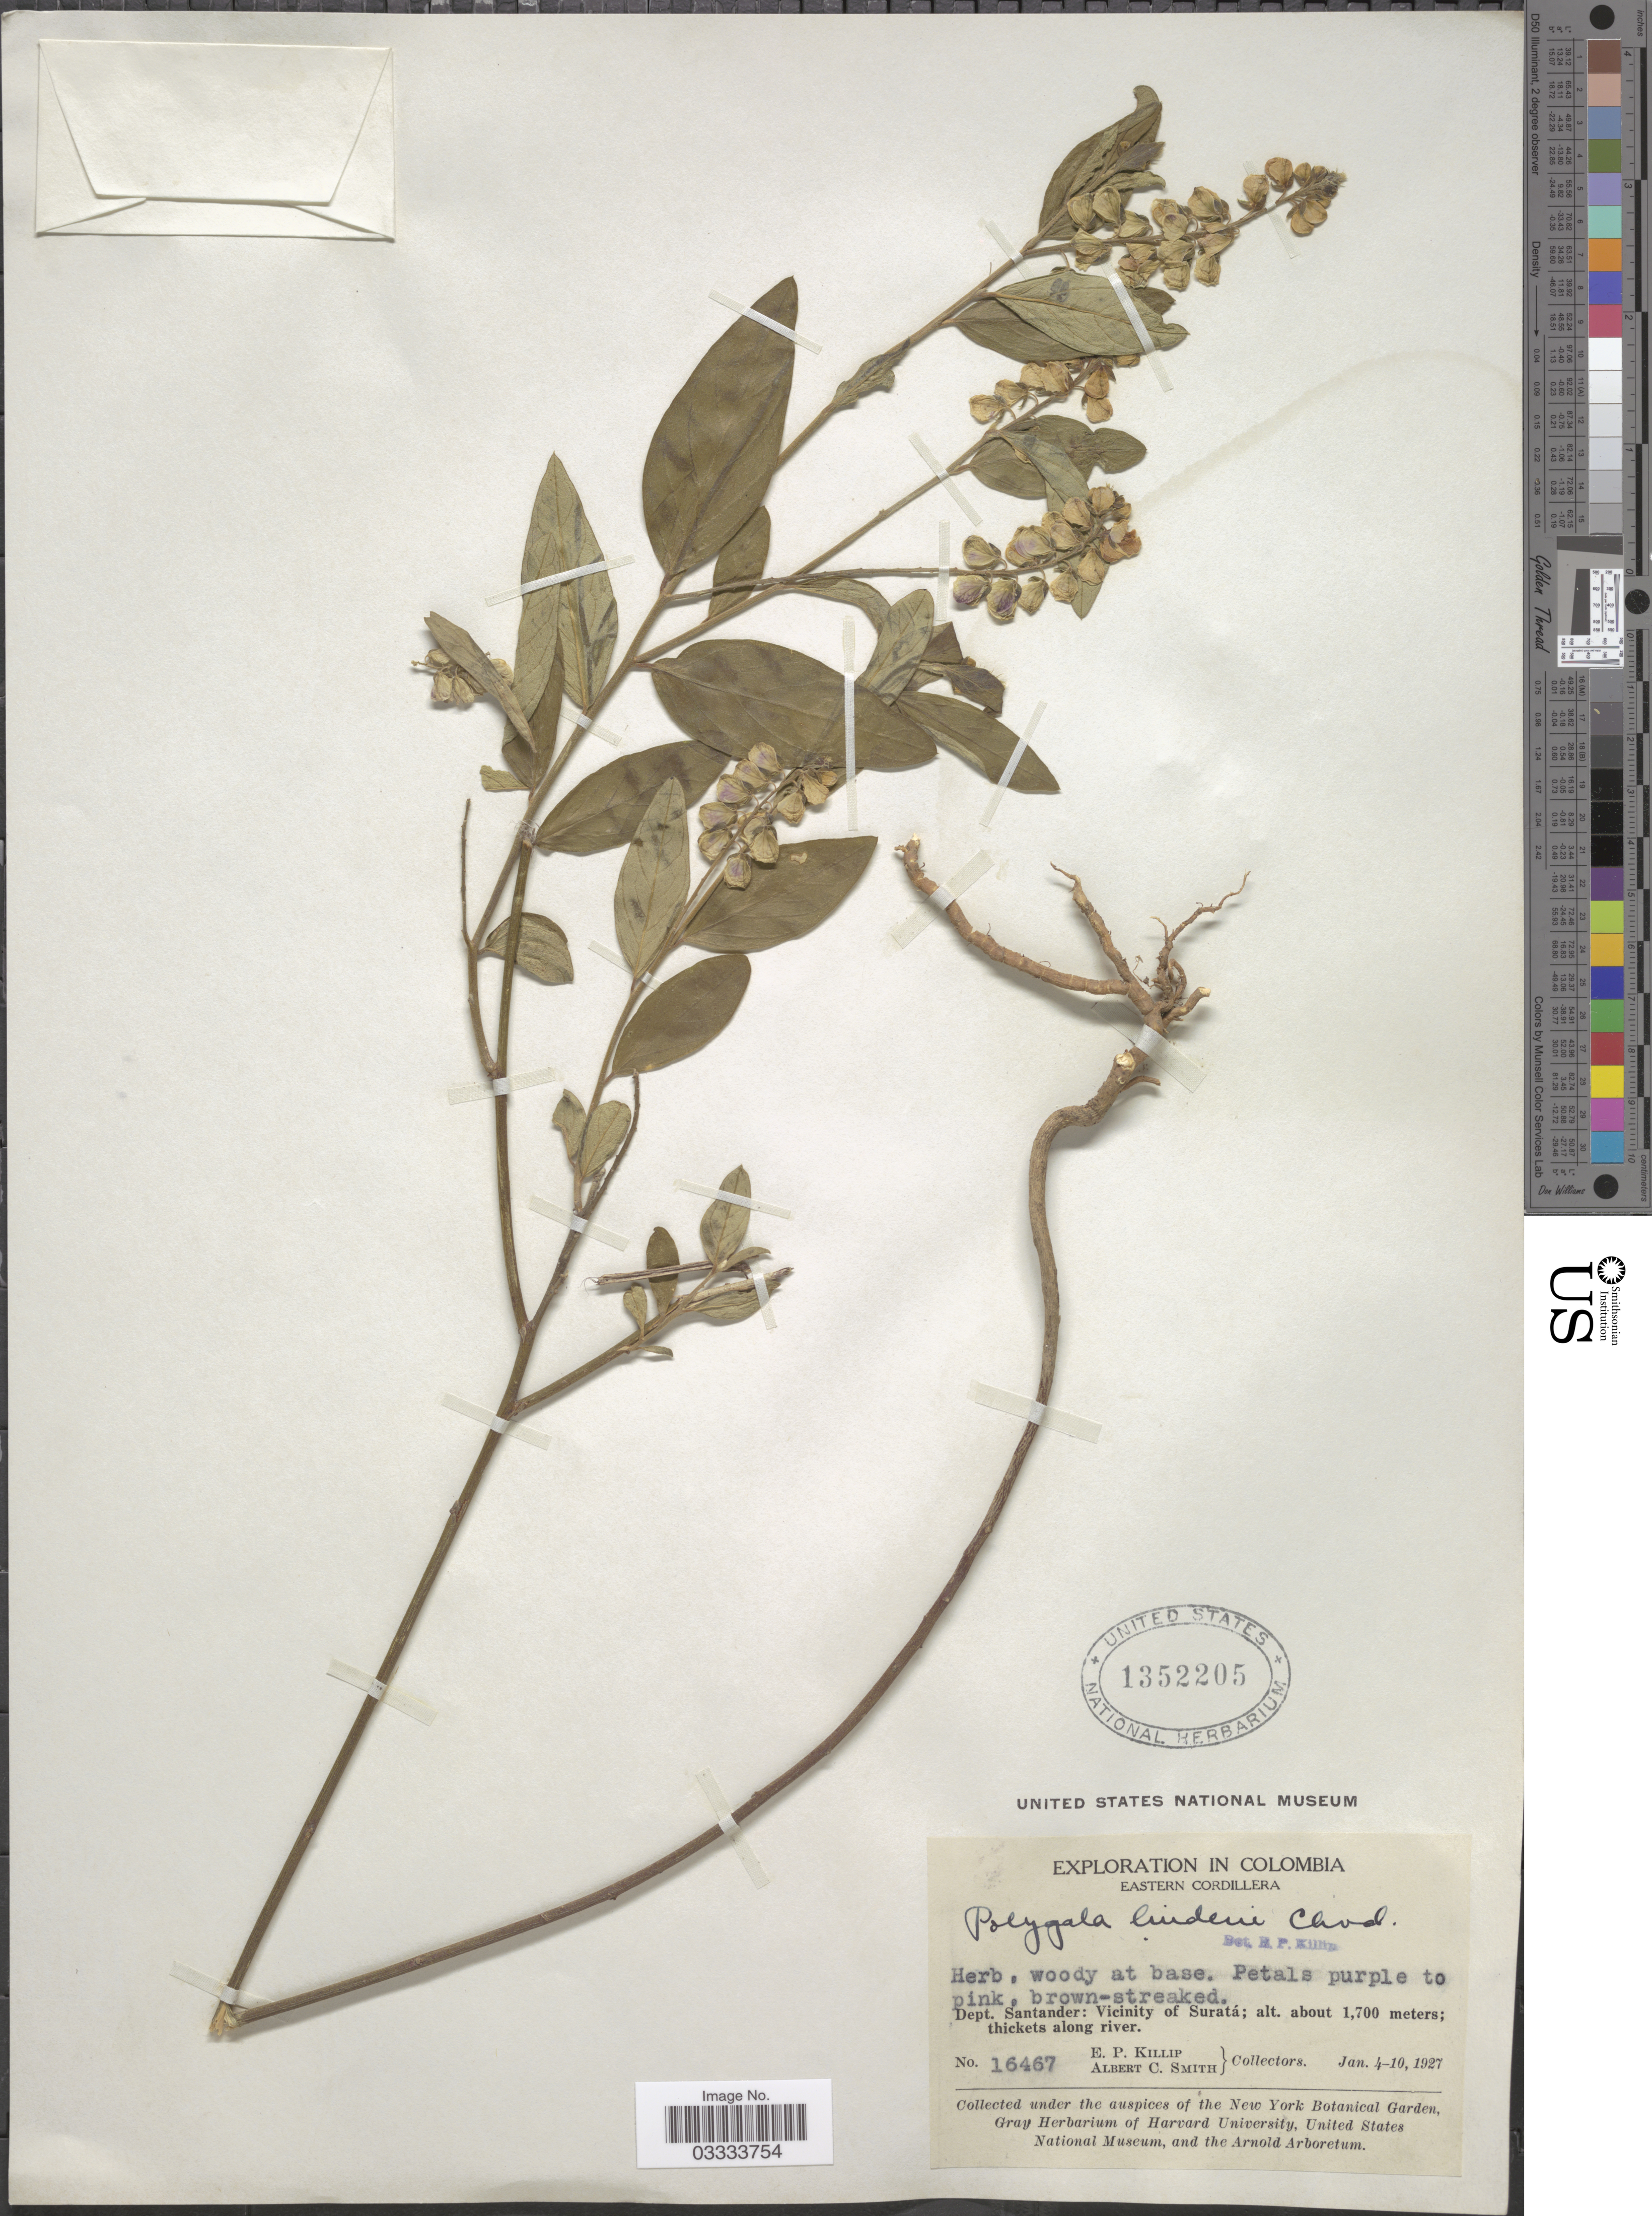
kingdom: Plantae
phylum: Tracheophyta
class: Magnoliopsida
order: Fabales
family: Polygalaceae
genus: Asemeia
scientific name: Asemeia monninoides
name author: (Kunth) J.F.B. Pastore & J.R. Abbott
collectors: E. P. Killip & A. C. Smith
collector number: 16467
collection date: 1927-01-04/1927-01-10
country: Colombia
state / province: Santander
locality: Eastern Cordillera. Dept. Santander: Vicinity of Suratá.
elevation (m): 1700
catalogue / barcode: US 1352205